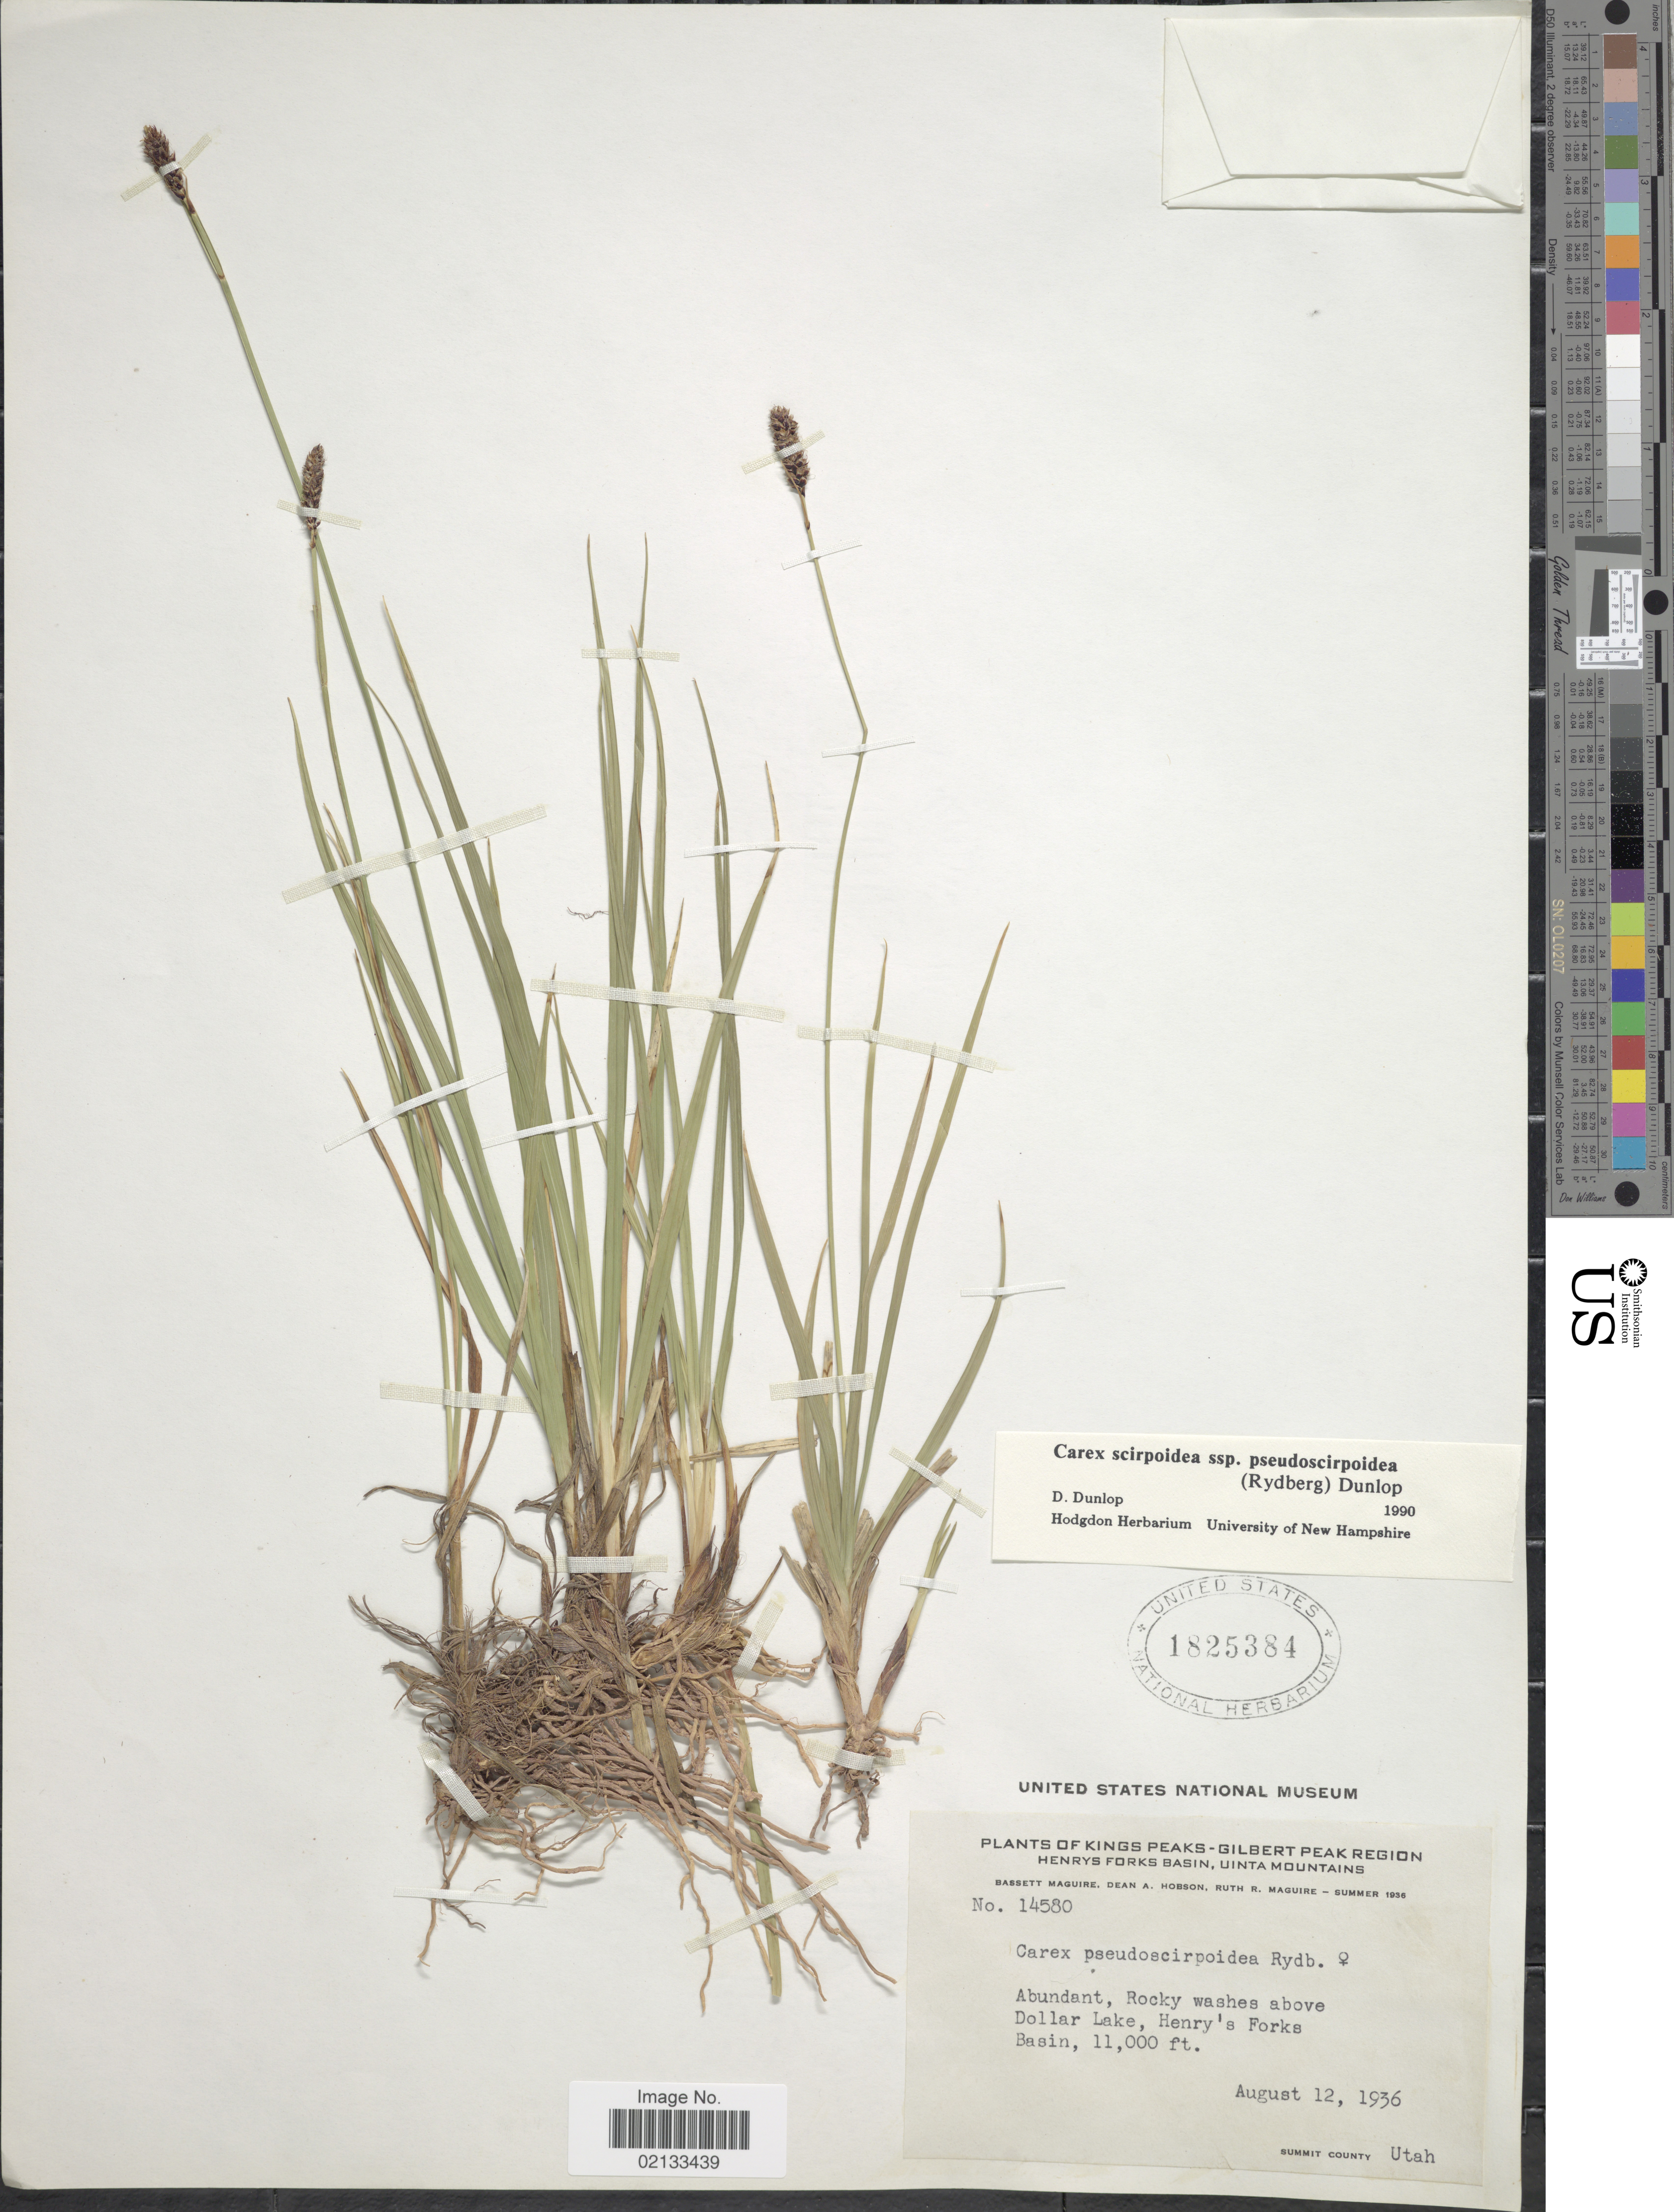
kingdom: Plantae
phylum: Tracheophyta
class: Liliopsida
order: Poales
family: Cyperaceae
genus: Carex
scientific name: Carex scirpoidea subsp. pseudoscirpoidea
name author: (Rydb.) Dunlop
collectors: B. Maguire, D. Hobson & R. R. Maguire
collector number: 14580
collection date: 1936-08-12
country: United States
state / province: Utah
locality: Kings Peaks-Gilbert Peak Region, Henry Forks Basin, Uinta Mountains, Abundant, Rocky washes above Dollar Lake, Henry's Lake Forks Basin, Summit County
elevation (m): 3353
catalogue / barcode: US 1825384